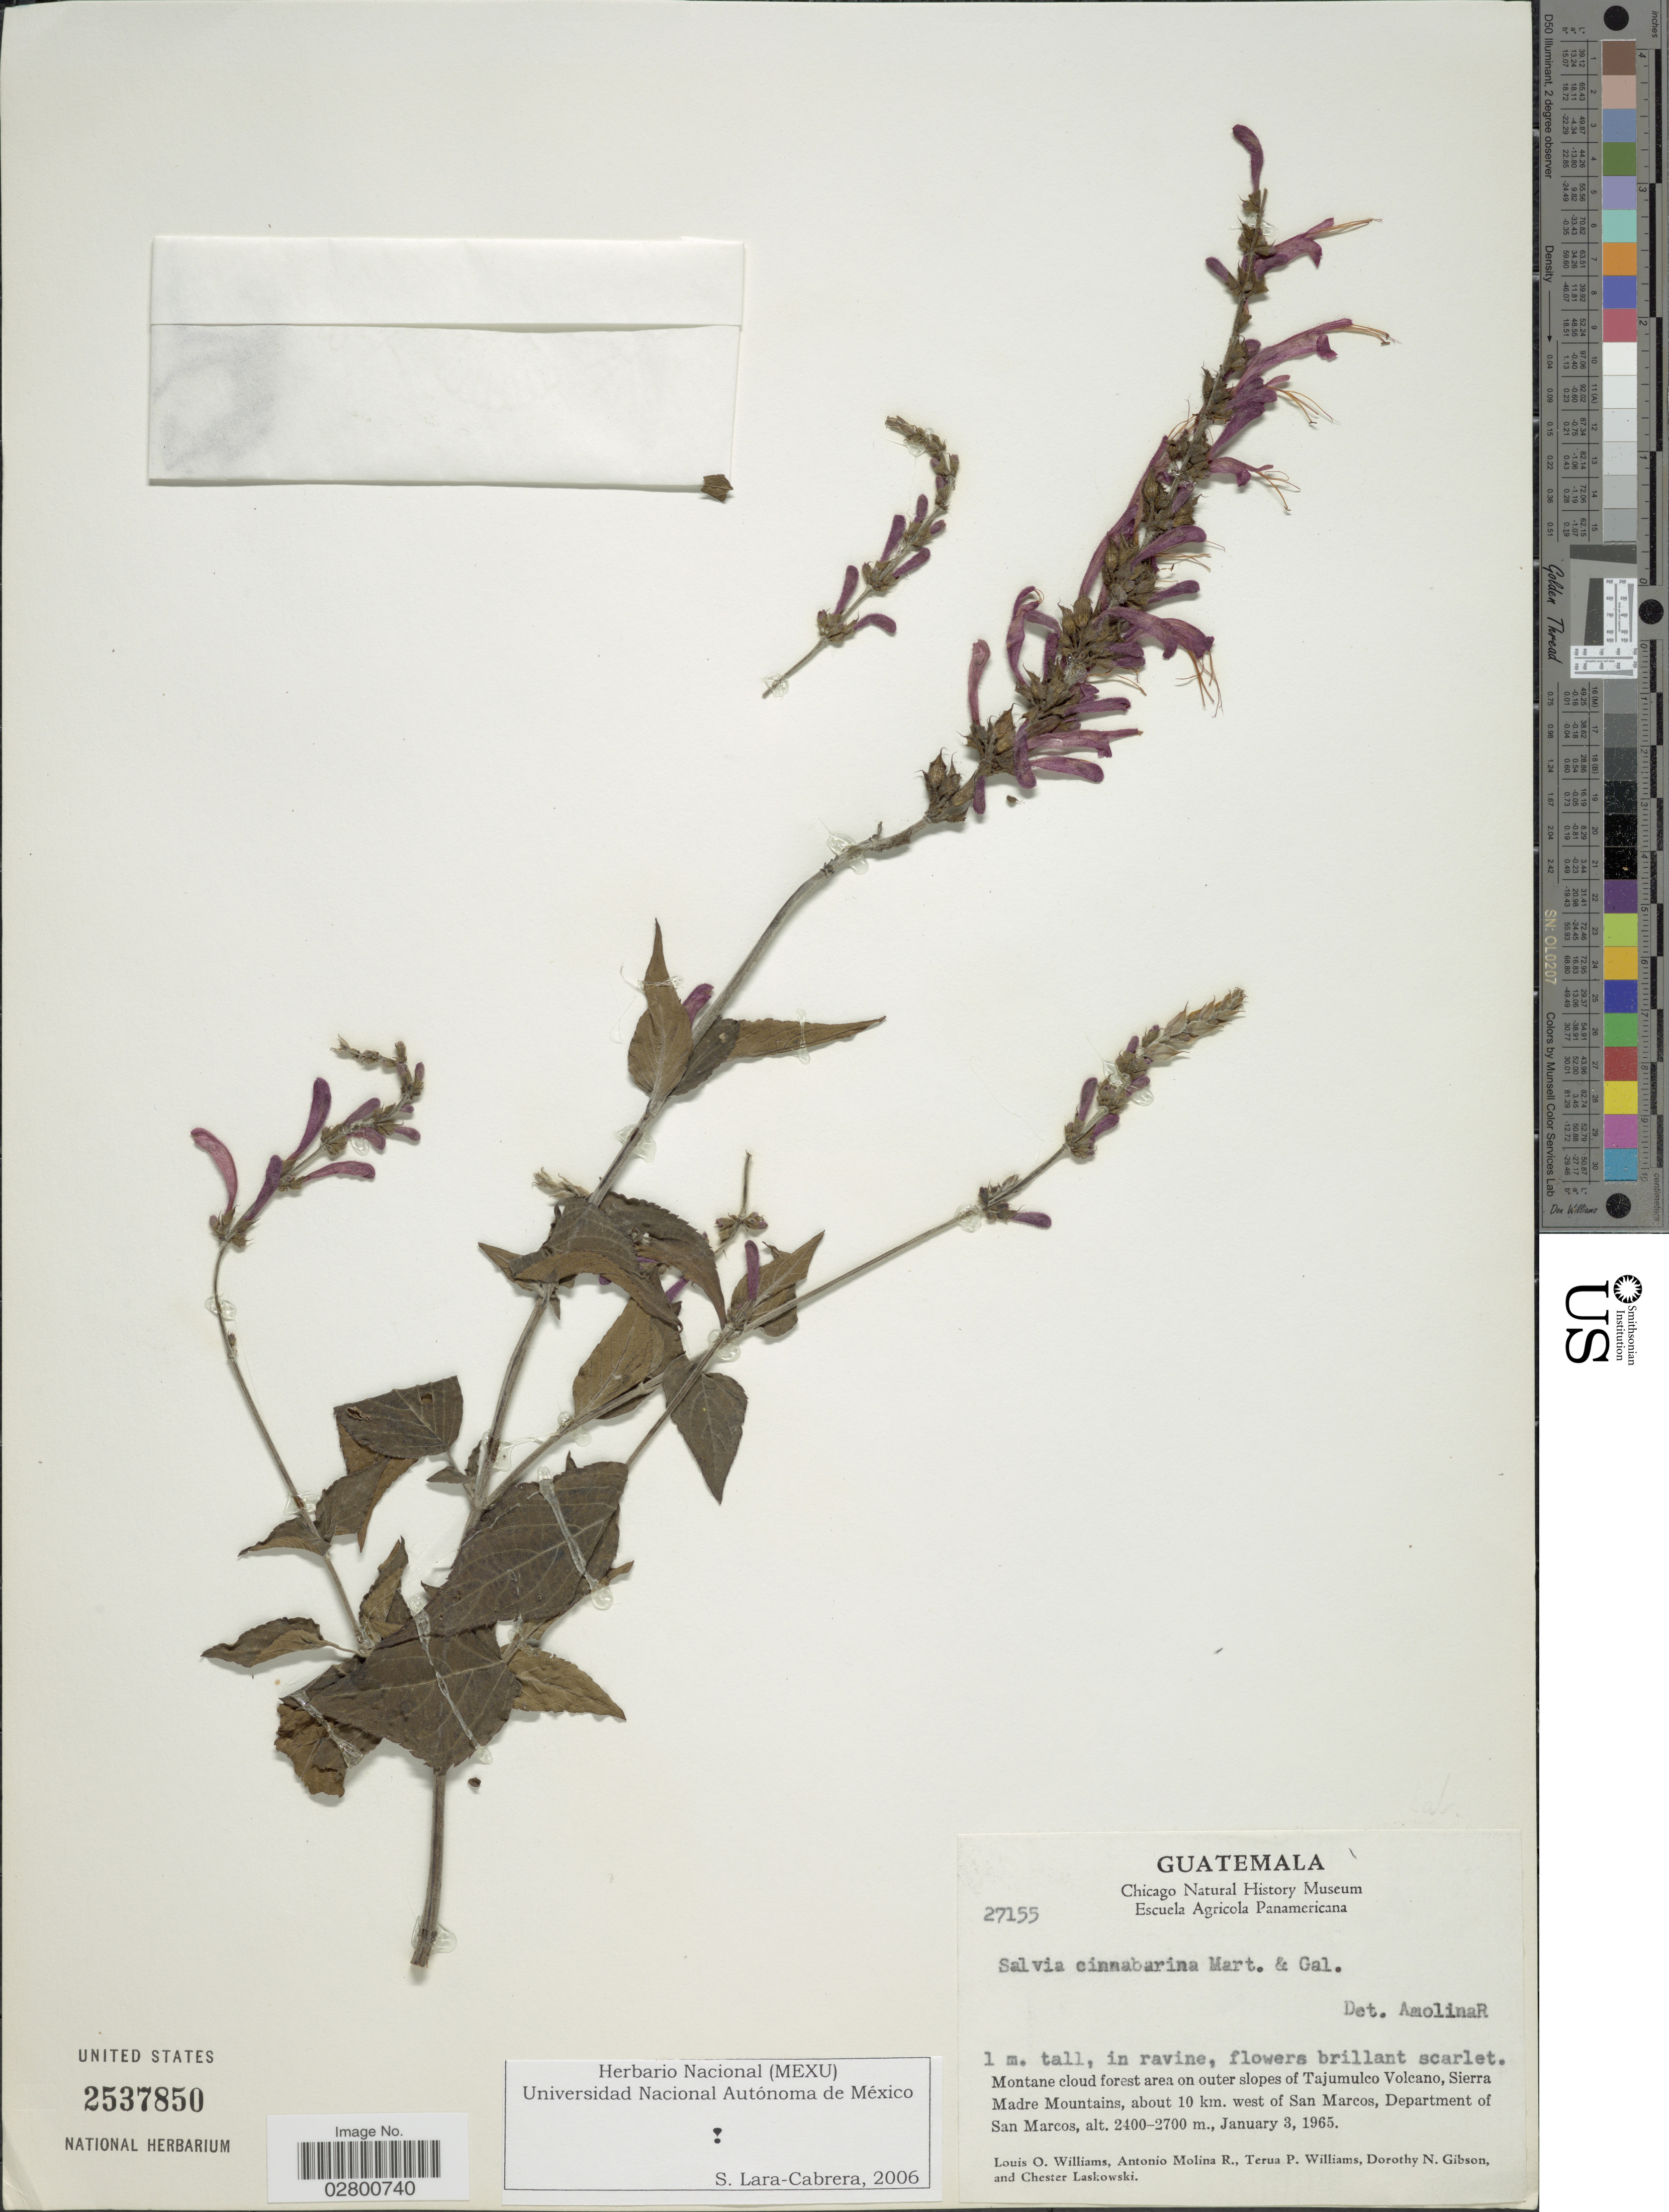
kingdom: Plantae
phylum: Tracheophyta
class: Magnoliopsida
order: Lamiales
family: Lamiaceae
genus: Salvia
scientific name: Salvia cinnabarina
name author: M. Martens & Galeotti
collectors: L. O. Williams, A. Molina R., T. Williams, D. N. Gibson & C. Laskowski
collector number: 27155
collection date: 1965-01-03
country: Guatemala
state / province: San Marcos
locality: Montane cloud forest area on outer slopes of Tajumulco Volcano, Sierra Madre Mountains, about 10 km. west of San Marcos, Department of San Marcos.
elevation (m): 2400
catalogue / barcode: US 2537850